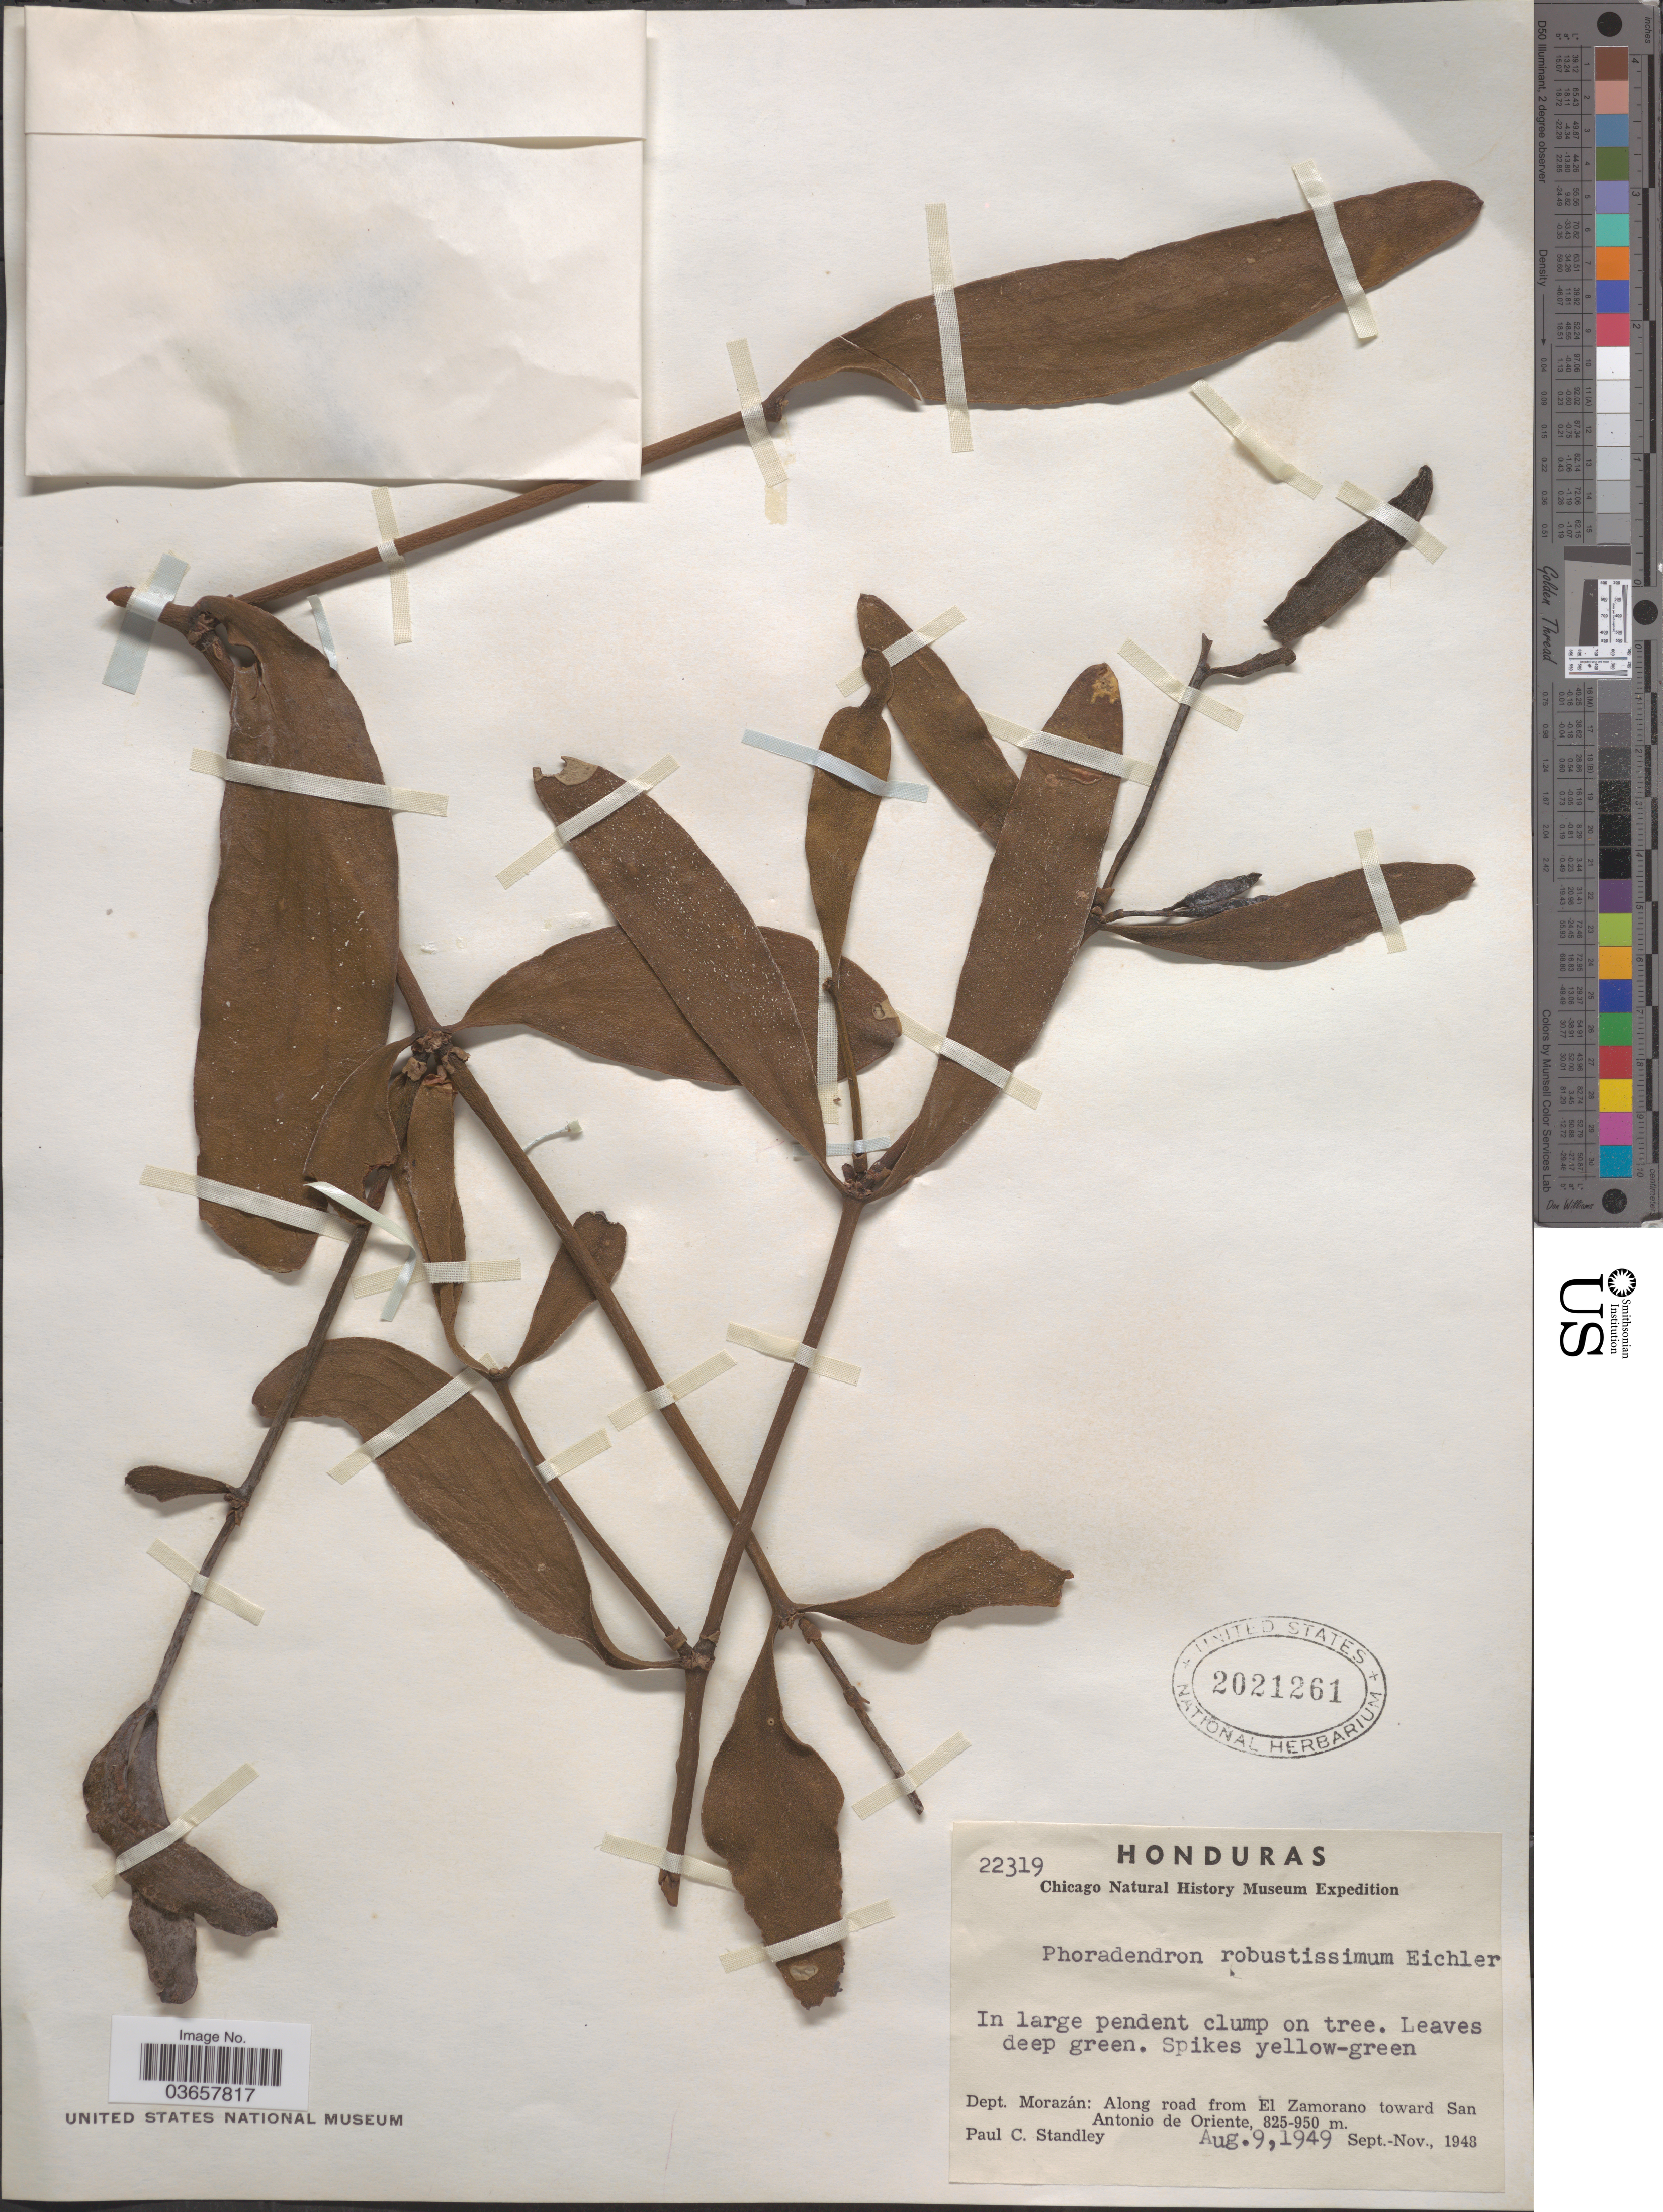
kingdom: Plantae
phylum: Tracheophyta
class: Magnoliopsida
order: Santalales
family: Viscaceae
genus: Phoradendron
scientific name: Phoradendron robustissimum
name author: Eichler in Mart.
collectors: P. C. Standley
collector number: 22319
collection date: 1949-08-09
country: Honduras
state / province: Fco. Morazán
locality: Dept. Morazán: Along road from El Zamorano toward San Antonio de Oriente.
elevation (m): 825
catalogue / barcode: US 2021261